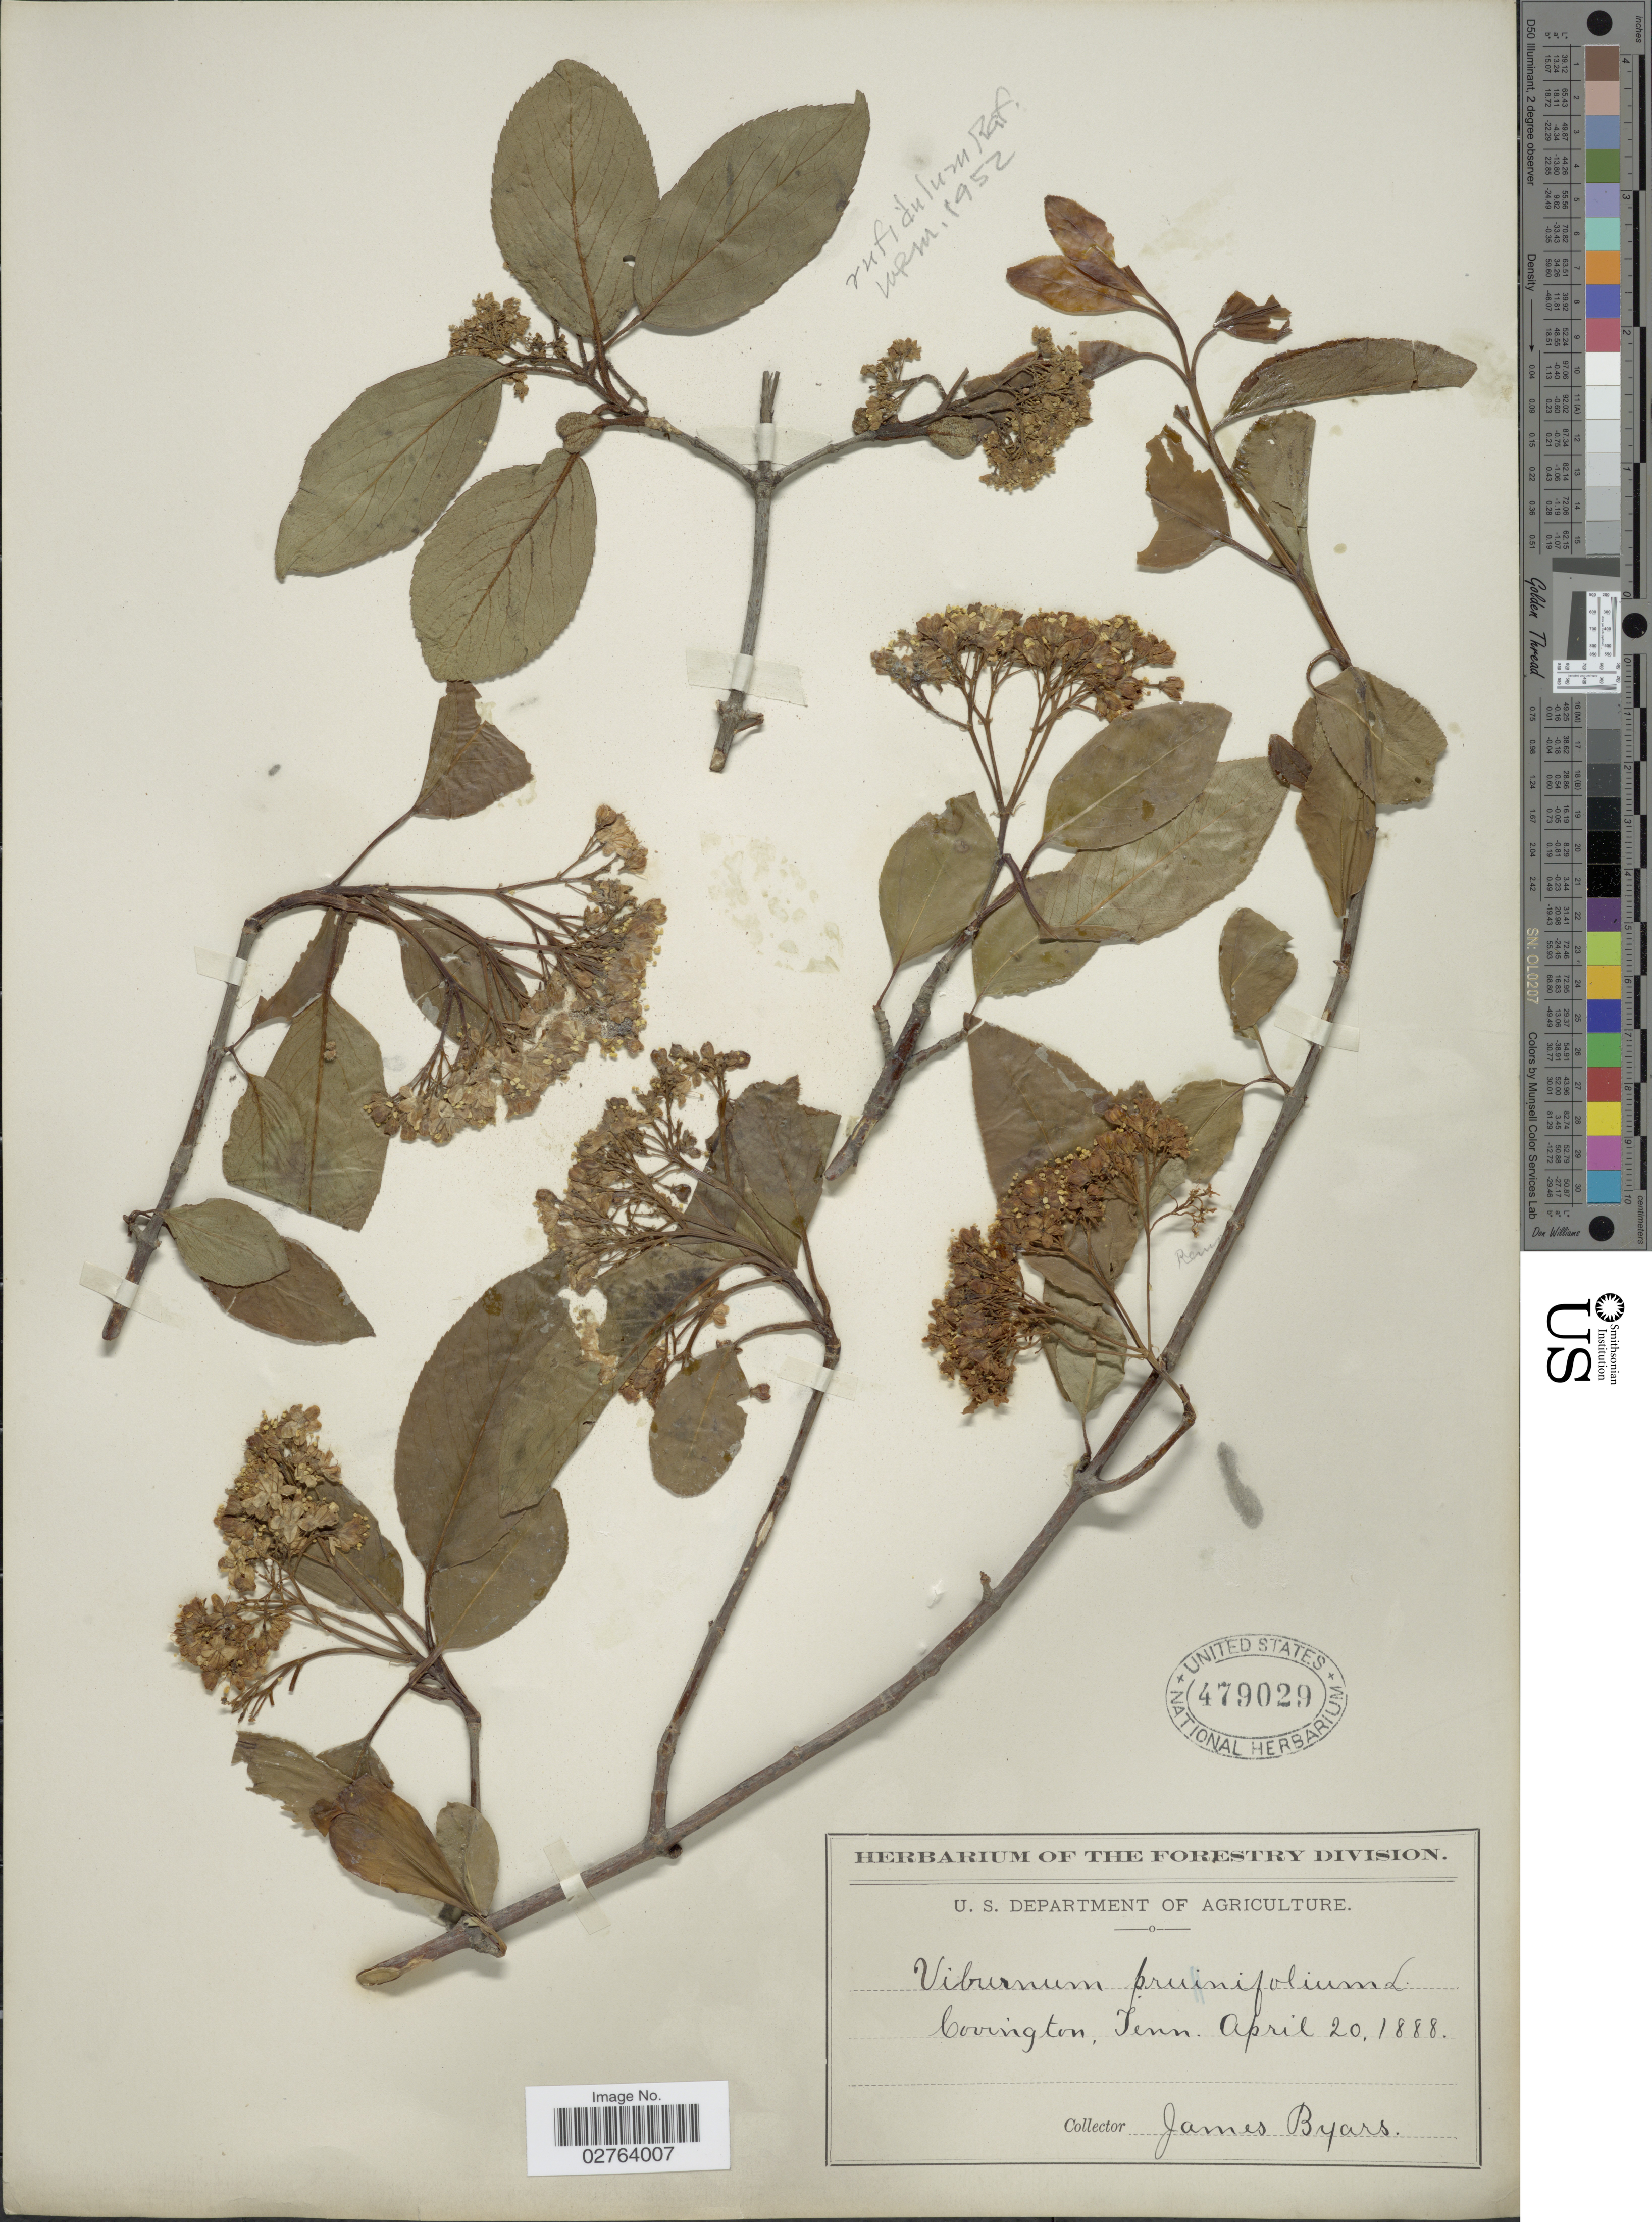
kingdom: Plantae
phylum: Tracheophyta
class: Magnoliopsida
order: Dipsacales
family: Viburnaceae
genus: Viburnum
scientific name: Viburnum prunifolium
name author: L.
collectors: J. Byars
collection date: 1888-04-20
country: United States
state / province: Tennessee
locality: Covington.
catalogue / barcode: US 479029